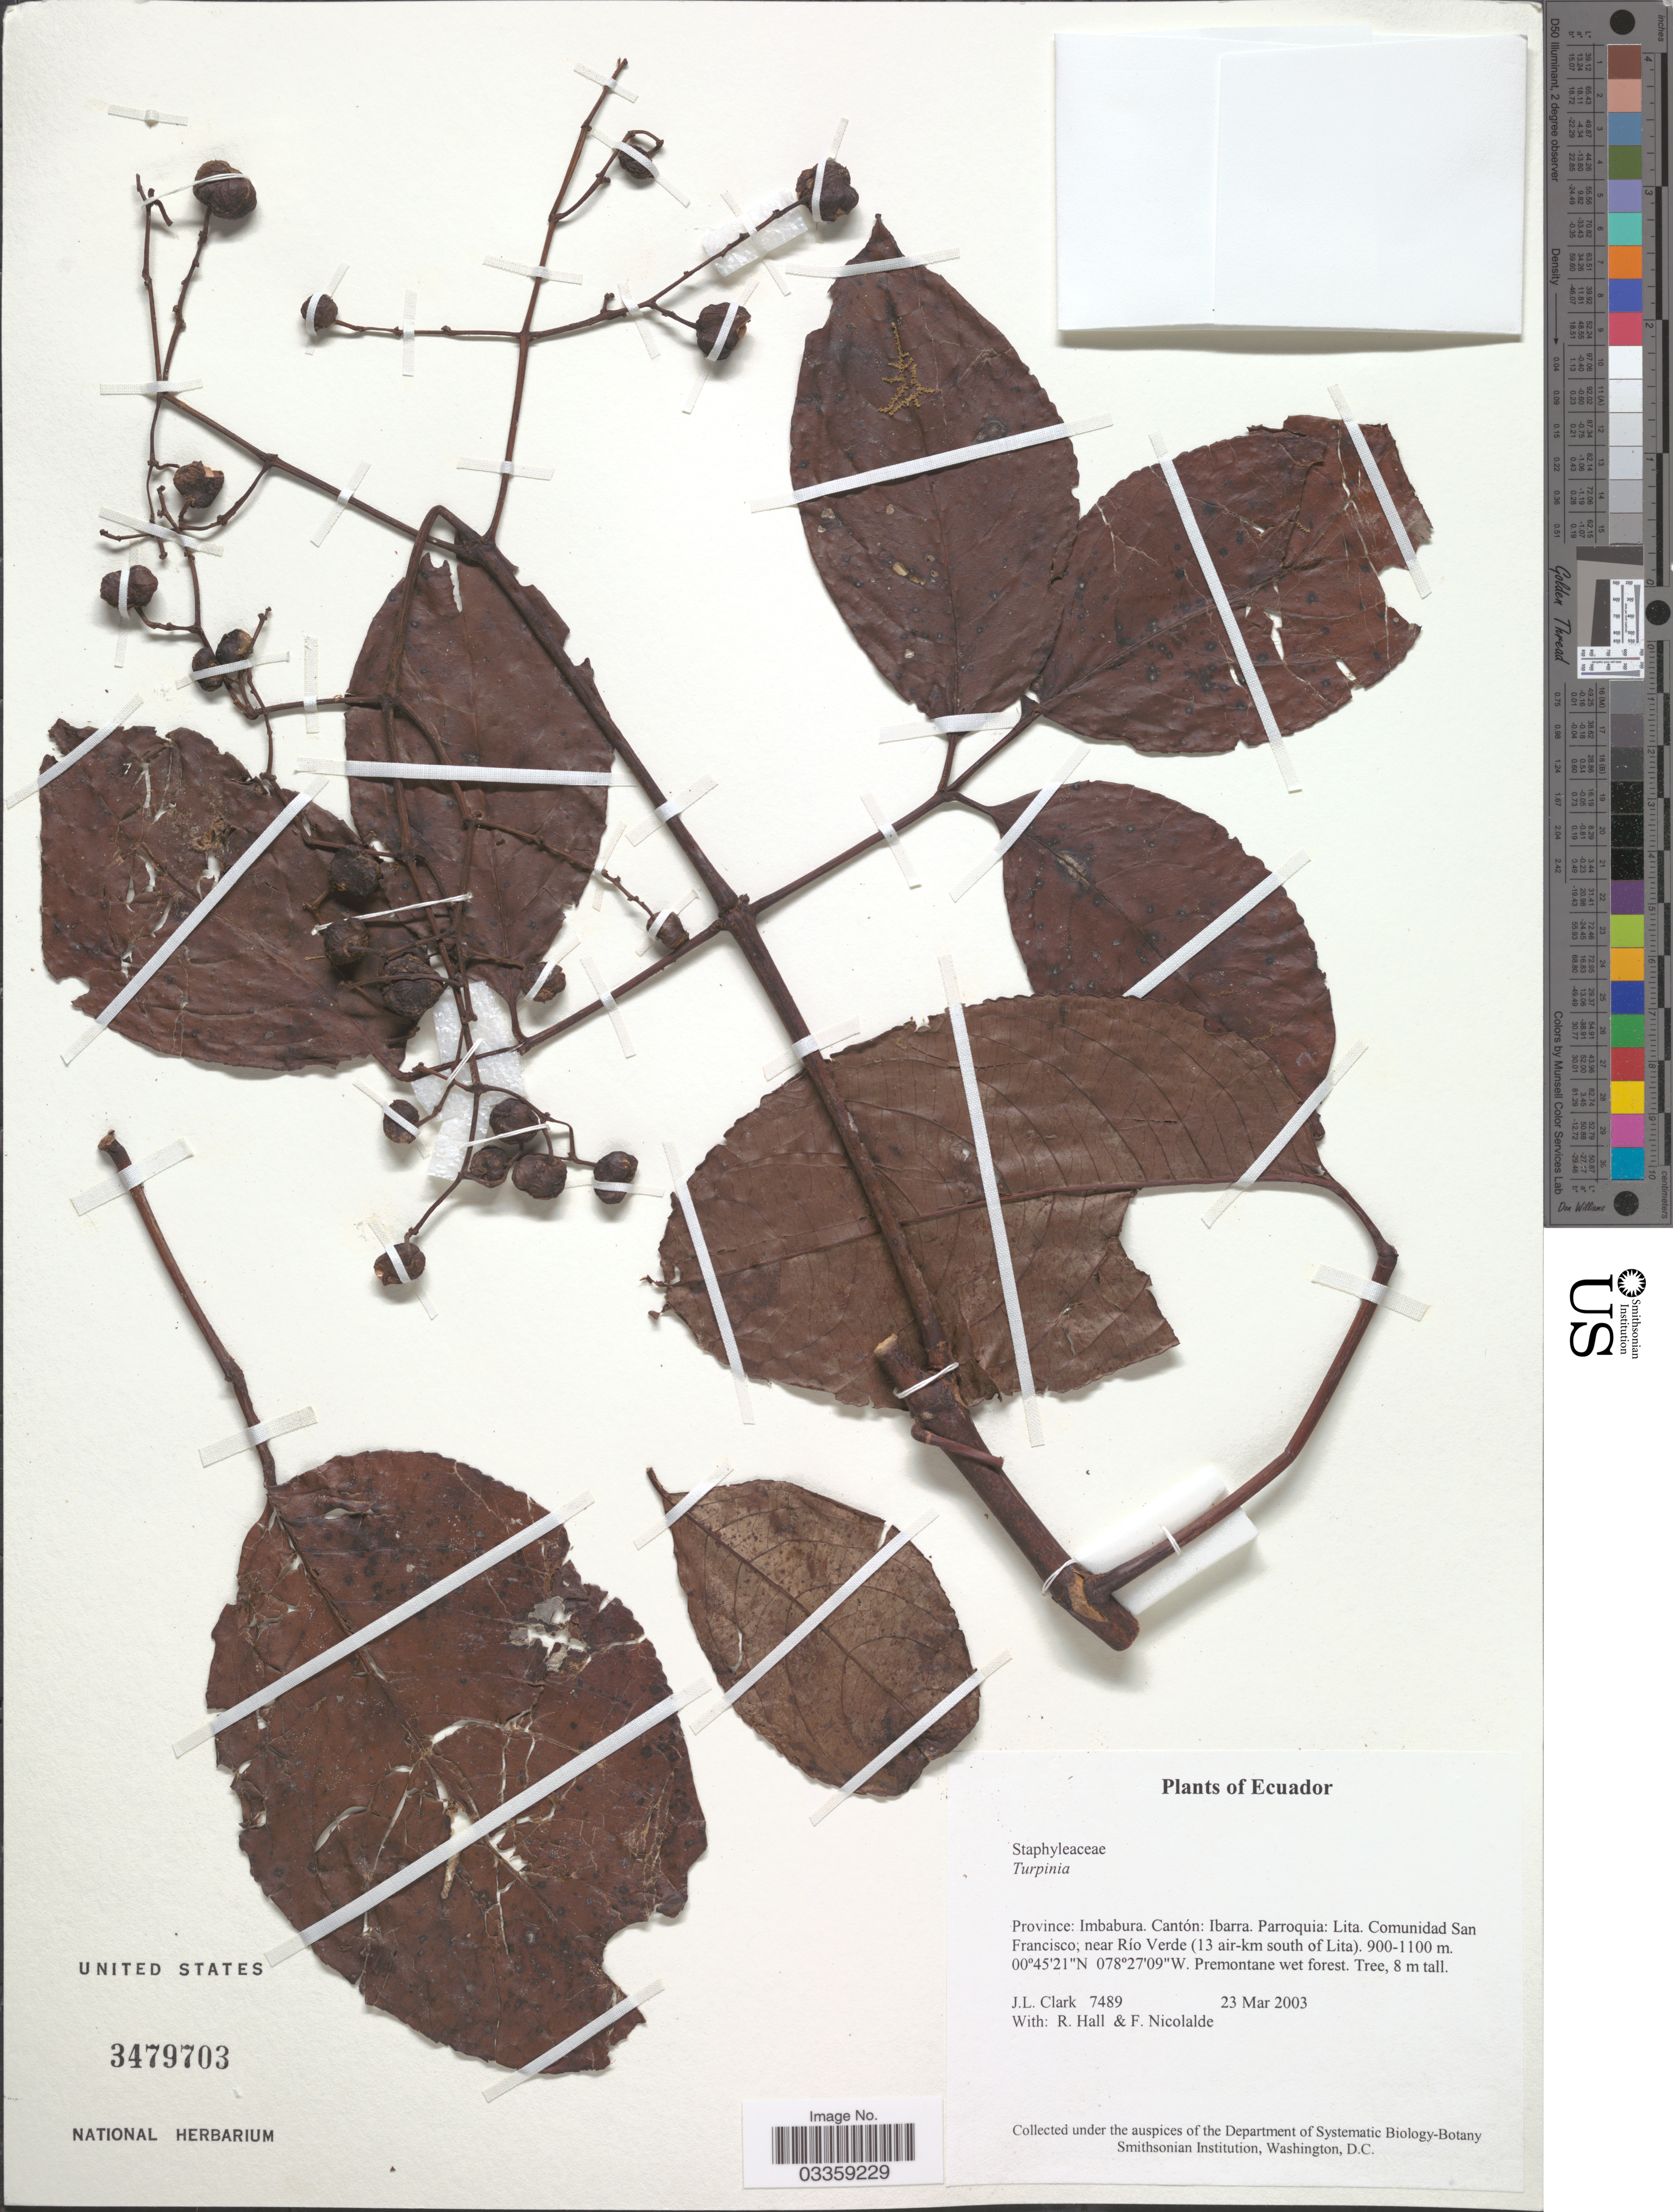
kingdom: Plantae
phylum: Tracheophyta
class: Magnoliopsida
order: Crossosomatales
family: Staphyleaceae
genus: Turpinia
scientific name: Turpinia sp.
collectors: J. L. Clark, R. Hall & F. Nicolalde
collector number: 7489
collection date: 2003-03-23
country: Ecuador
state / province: Imbabura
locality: Cantón: Ibarra. Parroquia: Lita. Comunidad San Francisco; near Río Verde (13 air-km south of Lita).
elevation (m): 900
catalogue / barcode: US 3479703